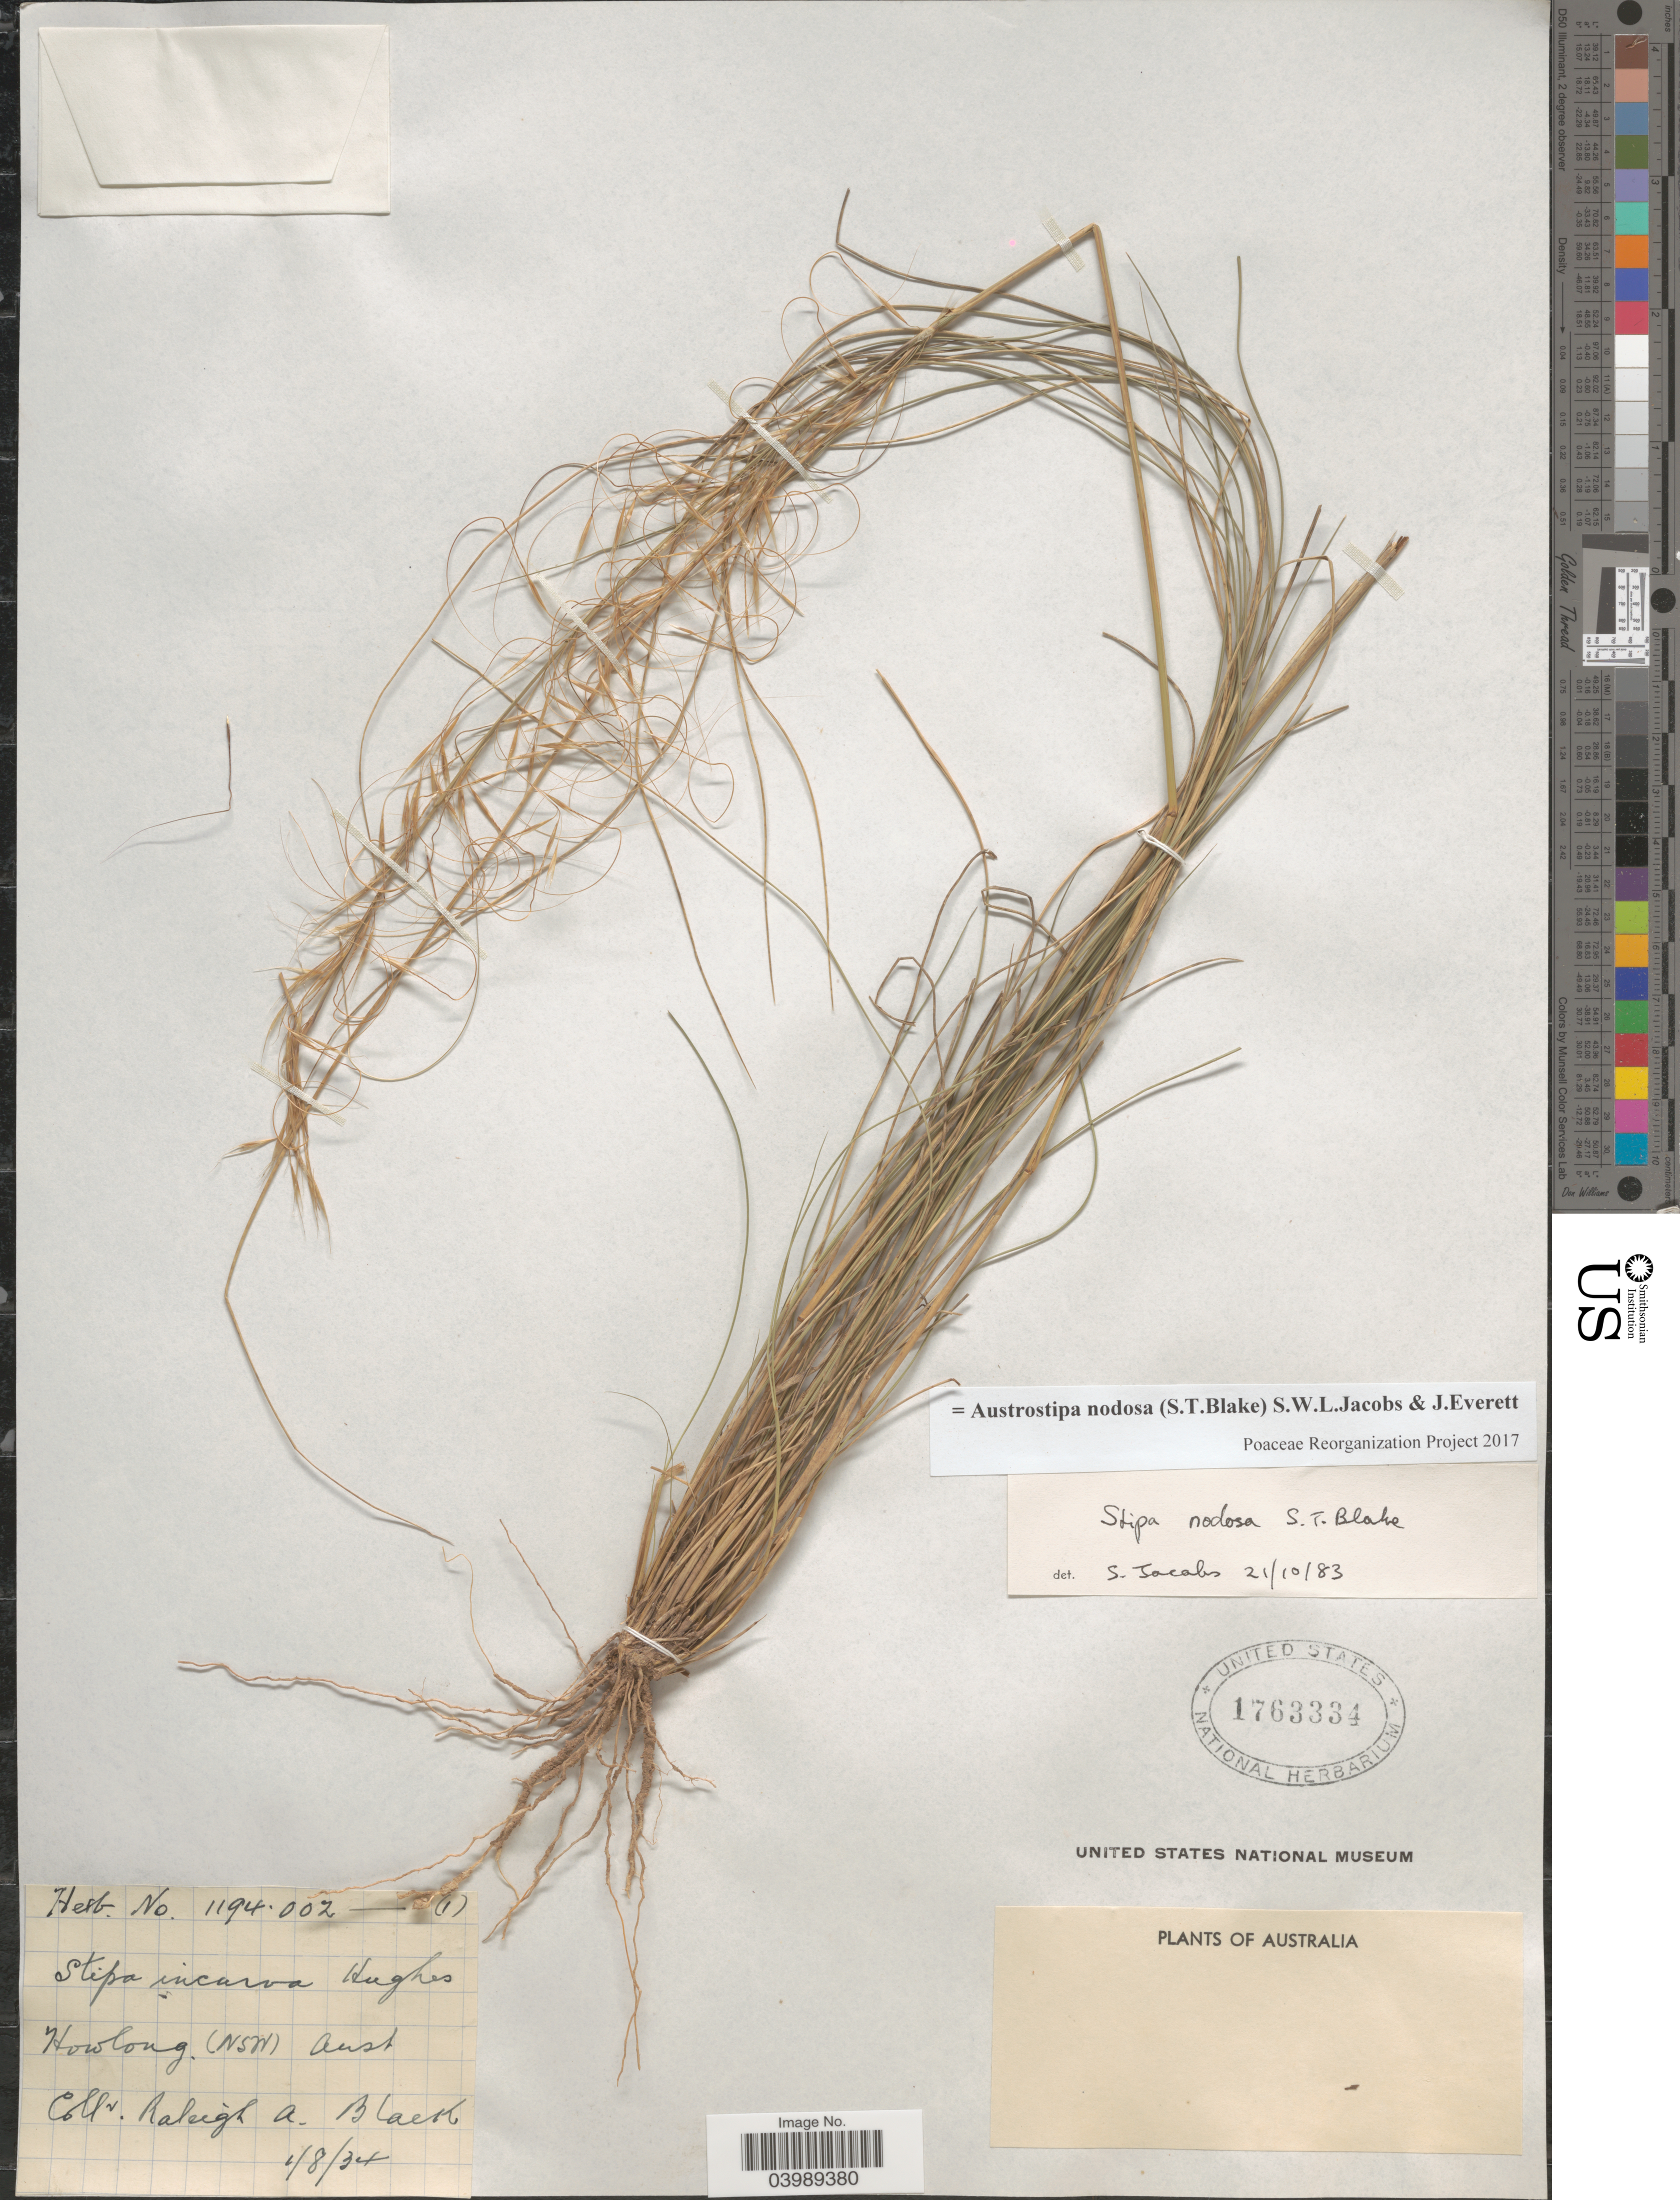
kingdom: Plantae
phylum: Tracheophyta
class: Liliopsida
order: Poales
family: Poaceae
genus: Austrostipa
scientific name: Austrostipa nodosa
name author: (S.T. Blake) S.W.L. Jacobs & J. Everett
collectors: R. A. Black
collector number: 1194.002/1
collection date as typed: Transcribed d/m/y: 1/8/34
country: Australia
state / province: New South Wales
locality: Howlong.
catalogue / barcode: US 1763334